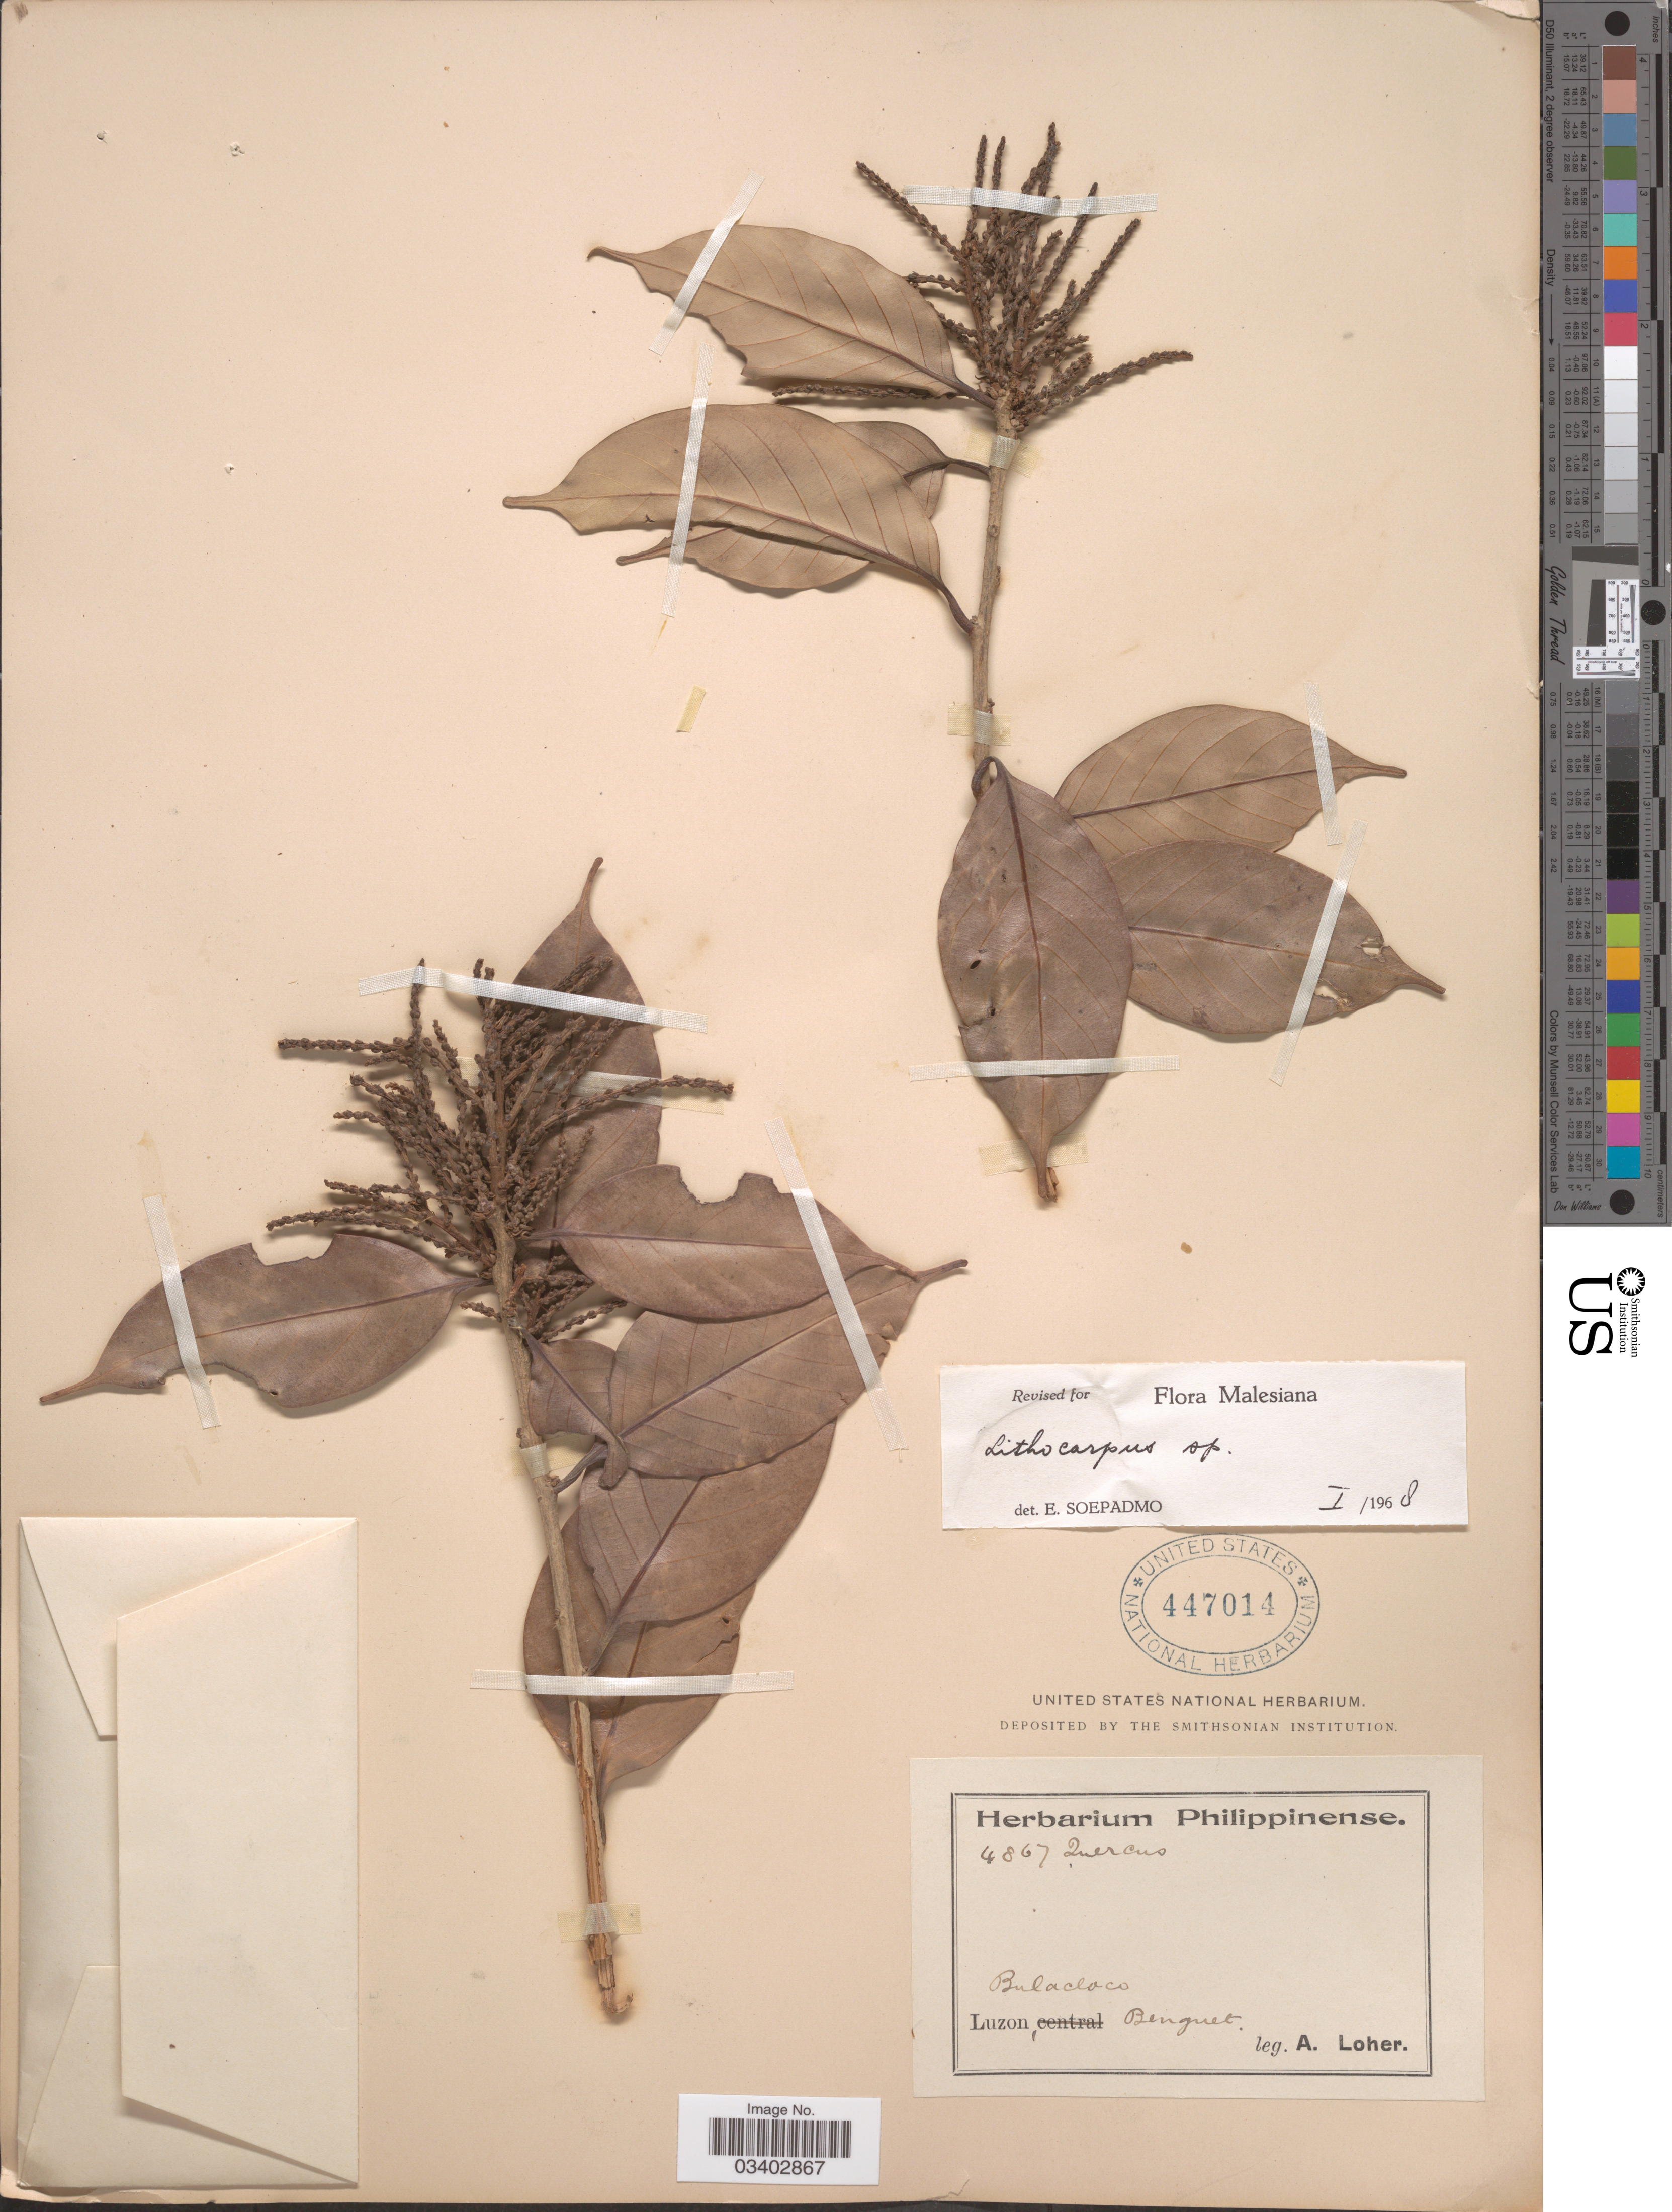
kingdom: Plantae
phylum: Tracheophyta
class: Magnoliopsida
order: Fagales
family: Fagaceae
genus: Lithocarpus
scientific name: Lithocarpus sp.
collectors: A. Loher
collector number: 4867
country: Philippines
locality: Bulaclaco, Luzon, Benguet.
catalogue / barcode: US 447014